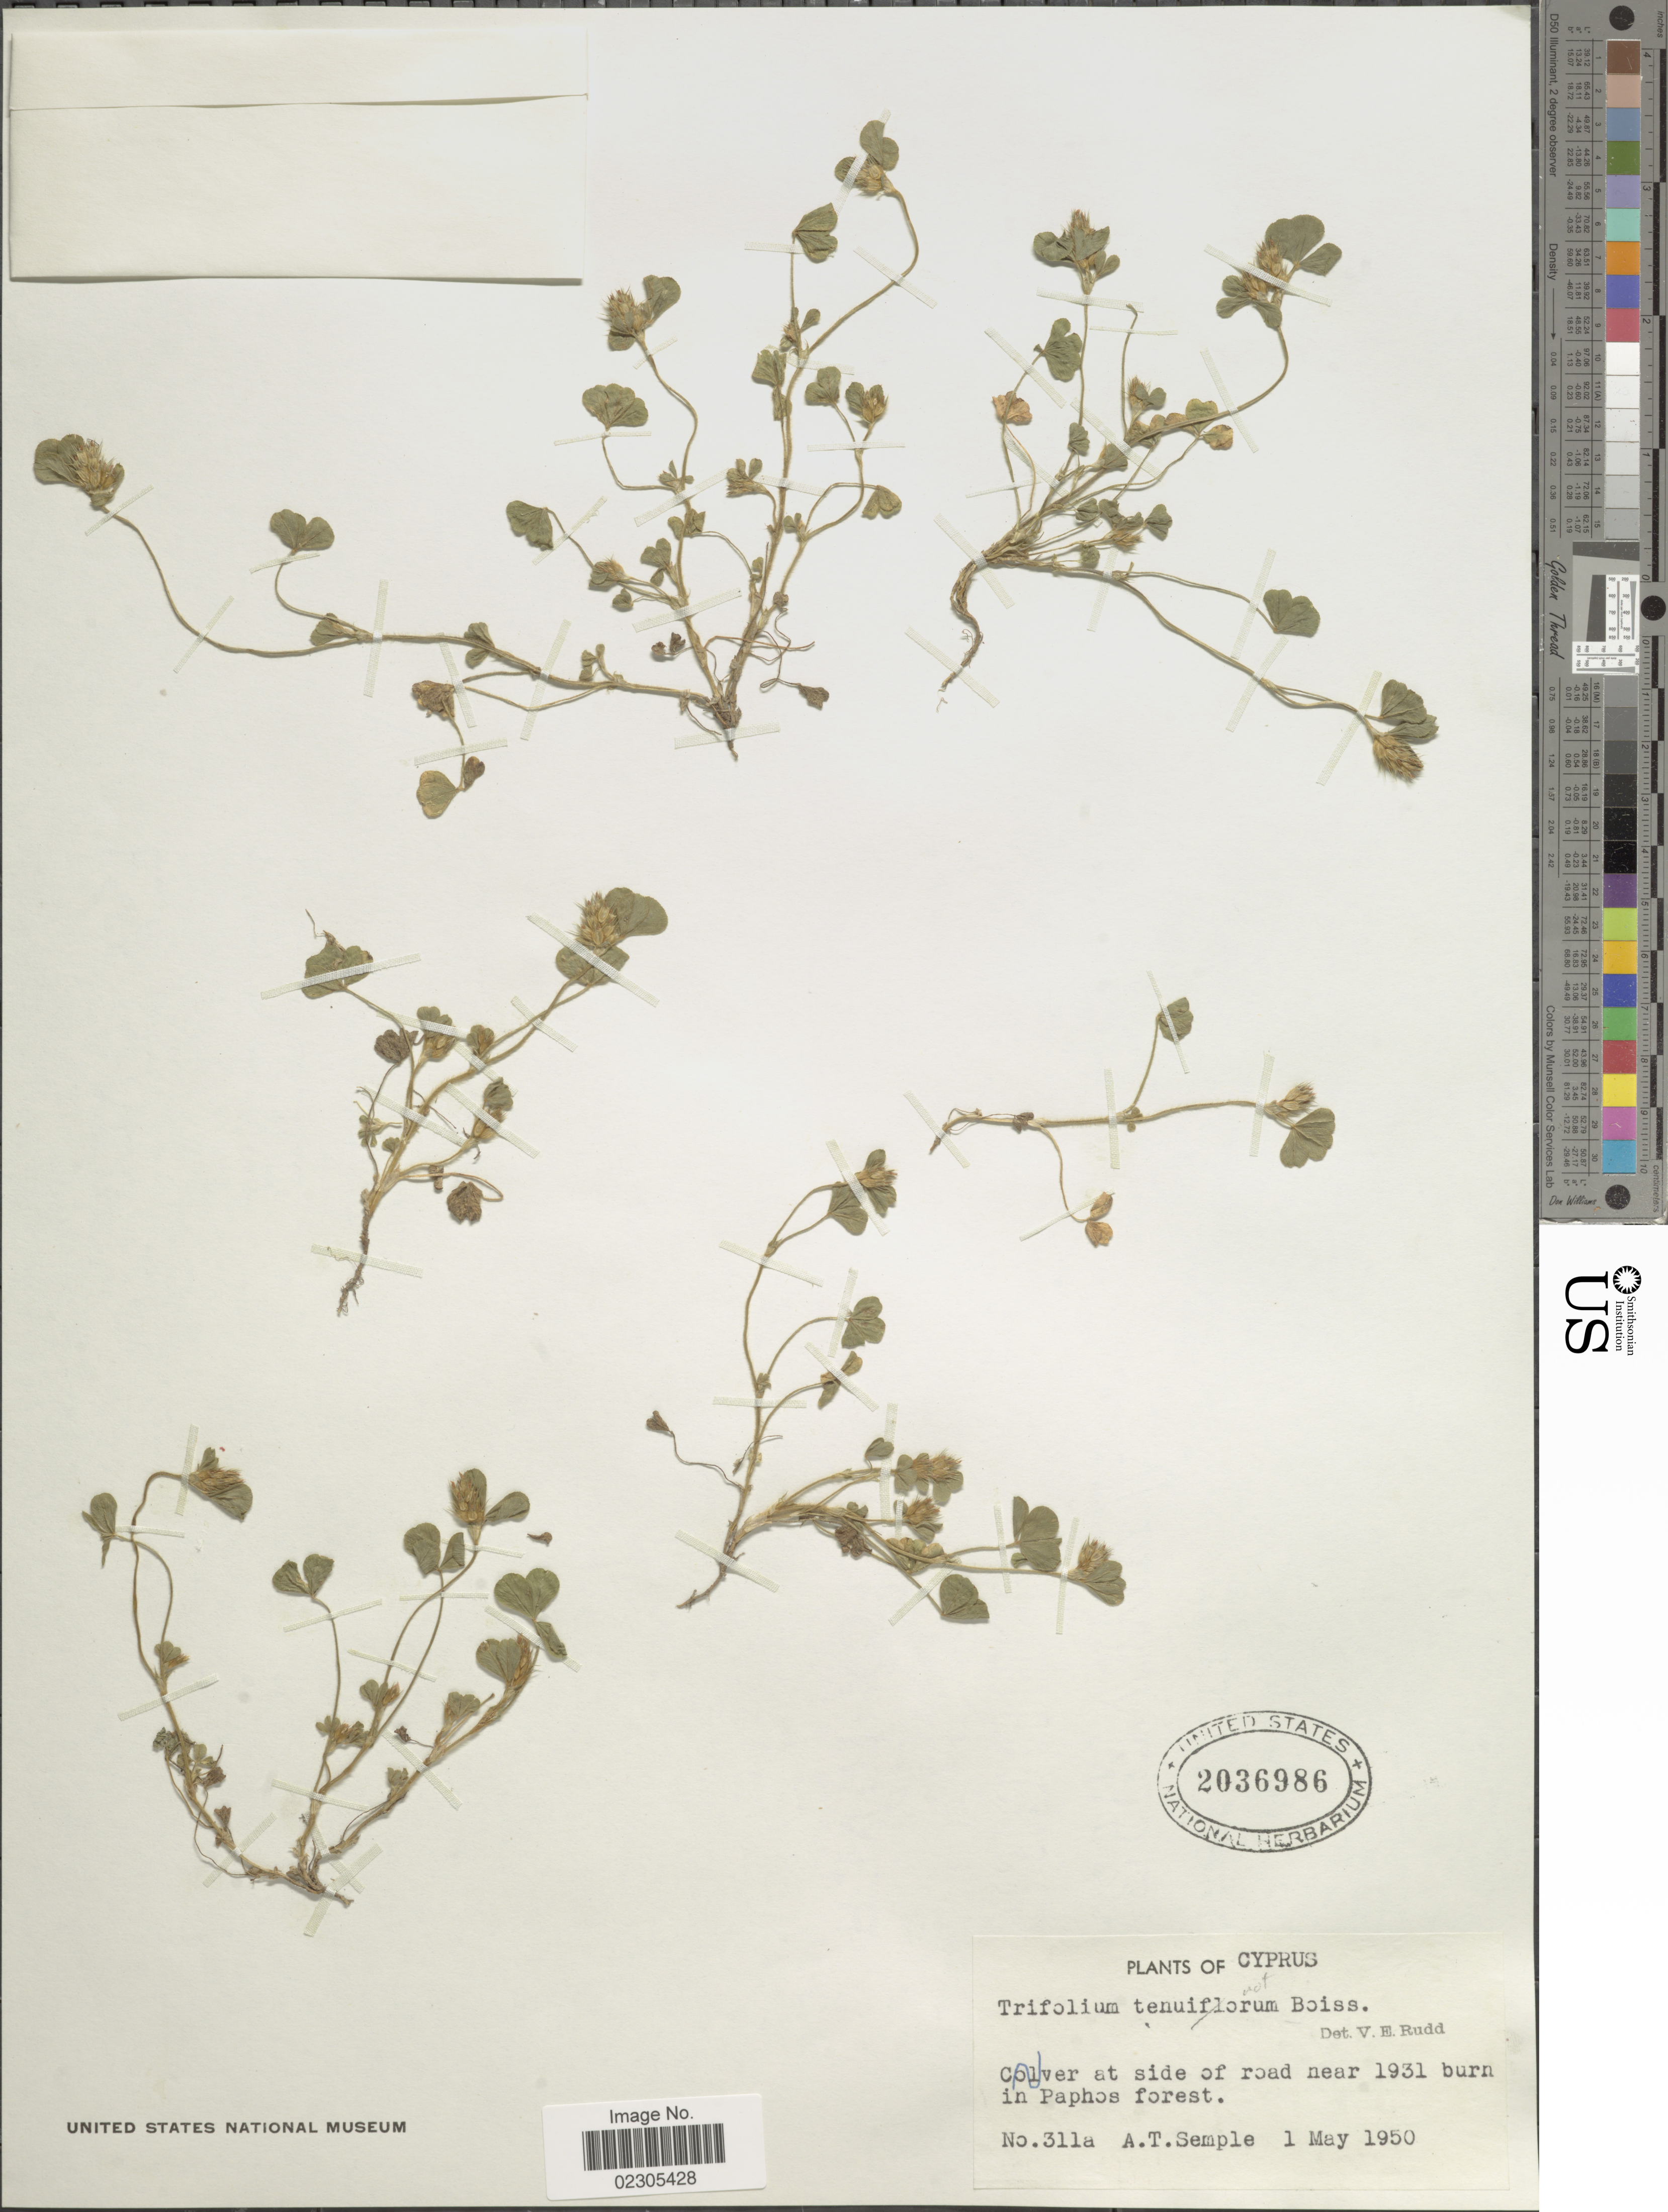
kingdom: Plantae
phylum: Tracheophyta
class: Magnoliopsida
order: Fabales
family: Fabaceae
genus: Trifolium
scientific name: Trifolium sp.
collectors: A. Semple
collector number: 311a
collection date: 1950-05-01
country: Cyprus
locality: At side of road near 1931 burn in Paphos forest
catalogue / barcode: US 2036986